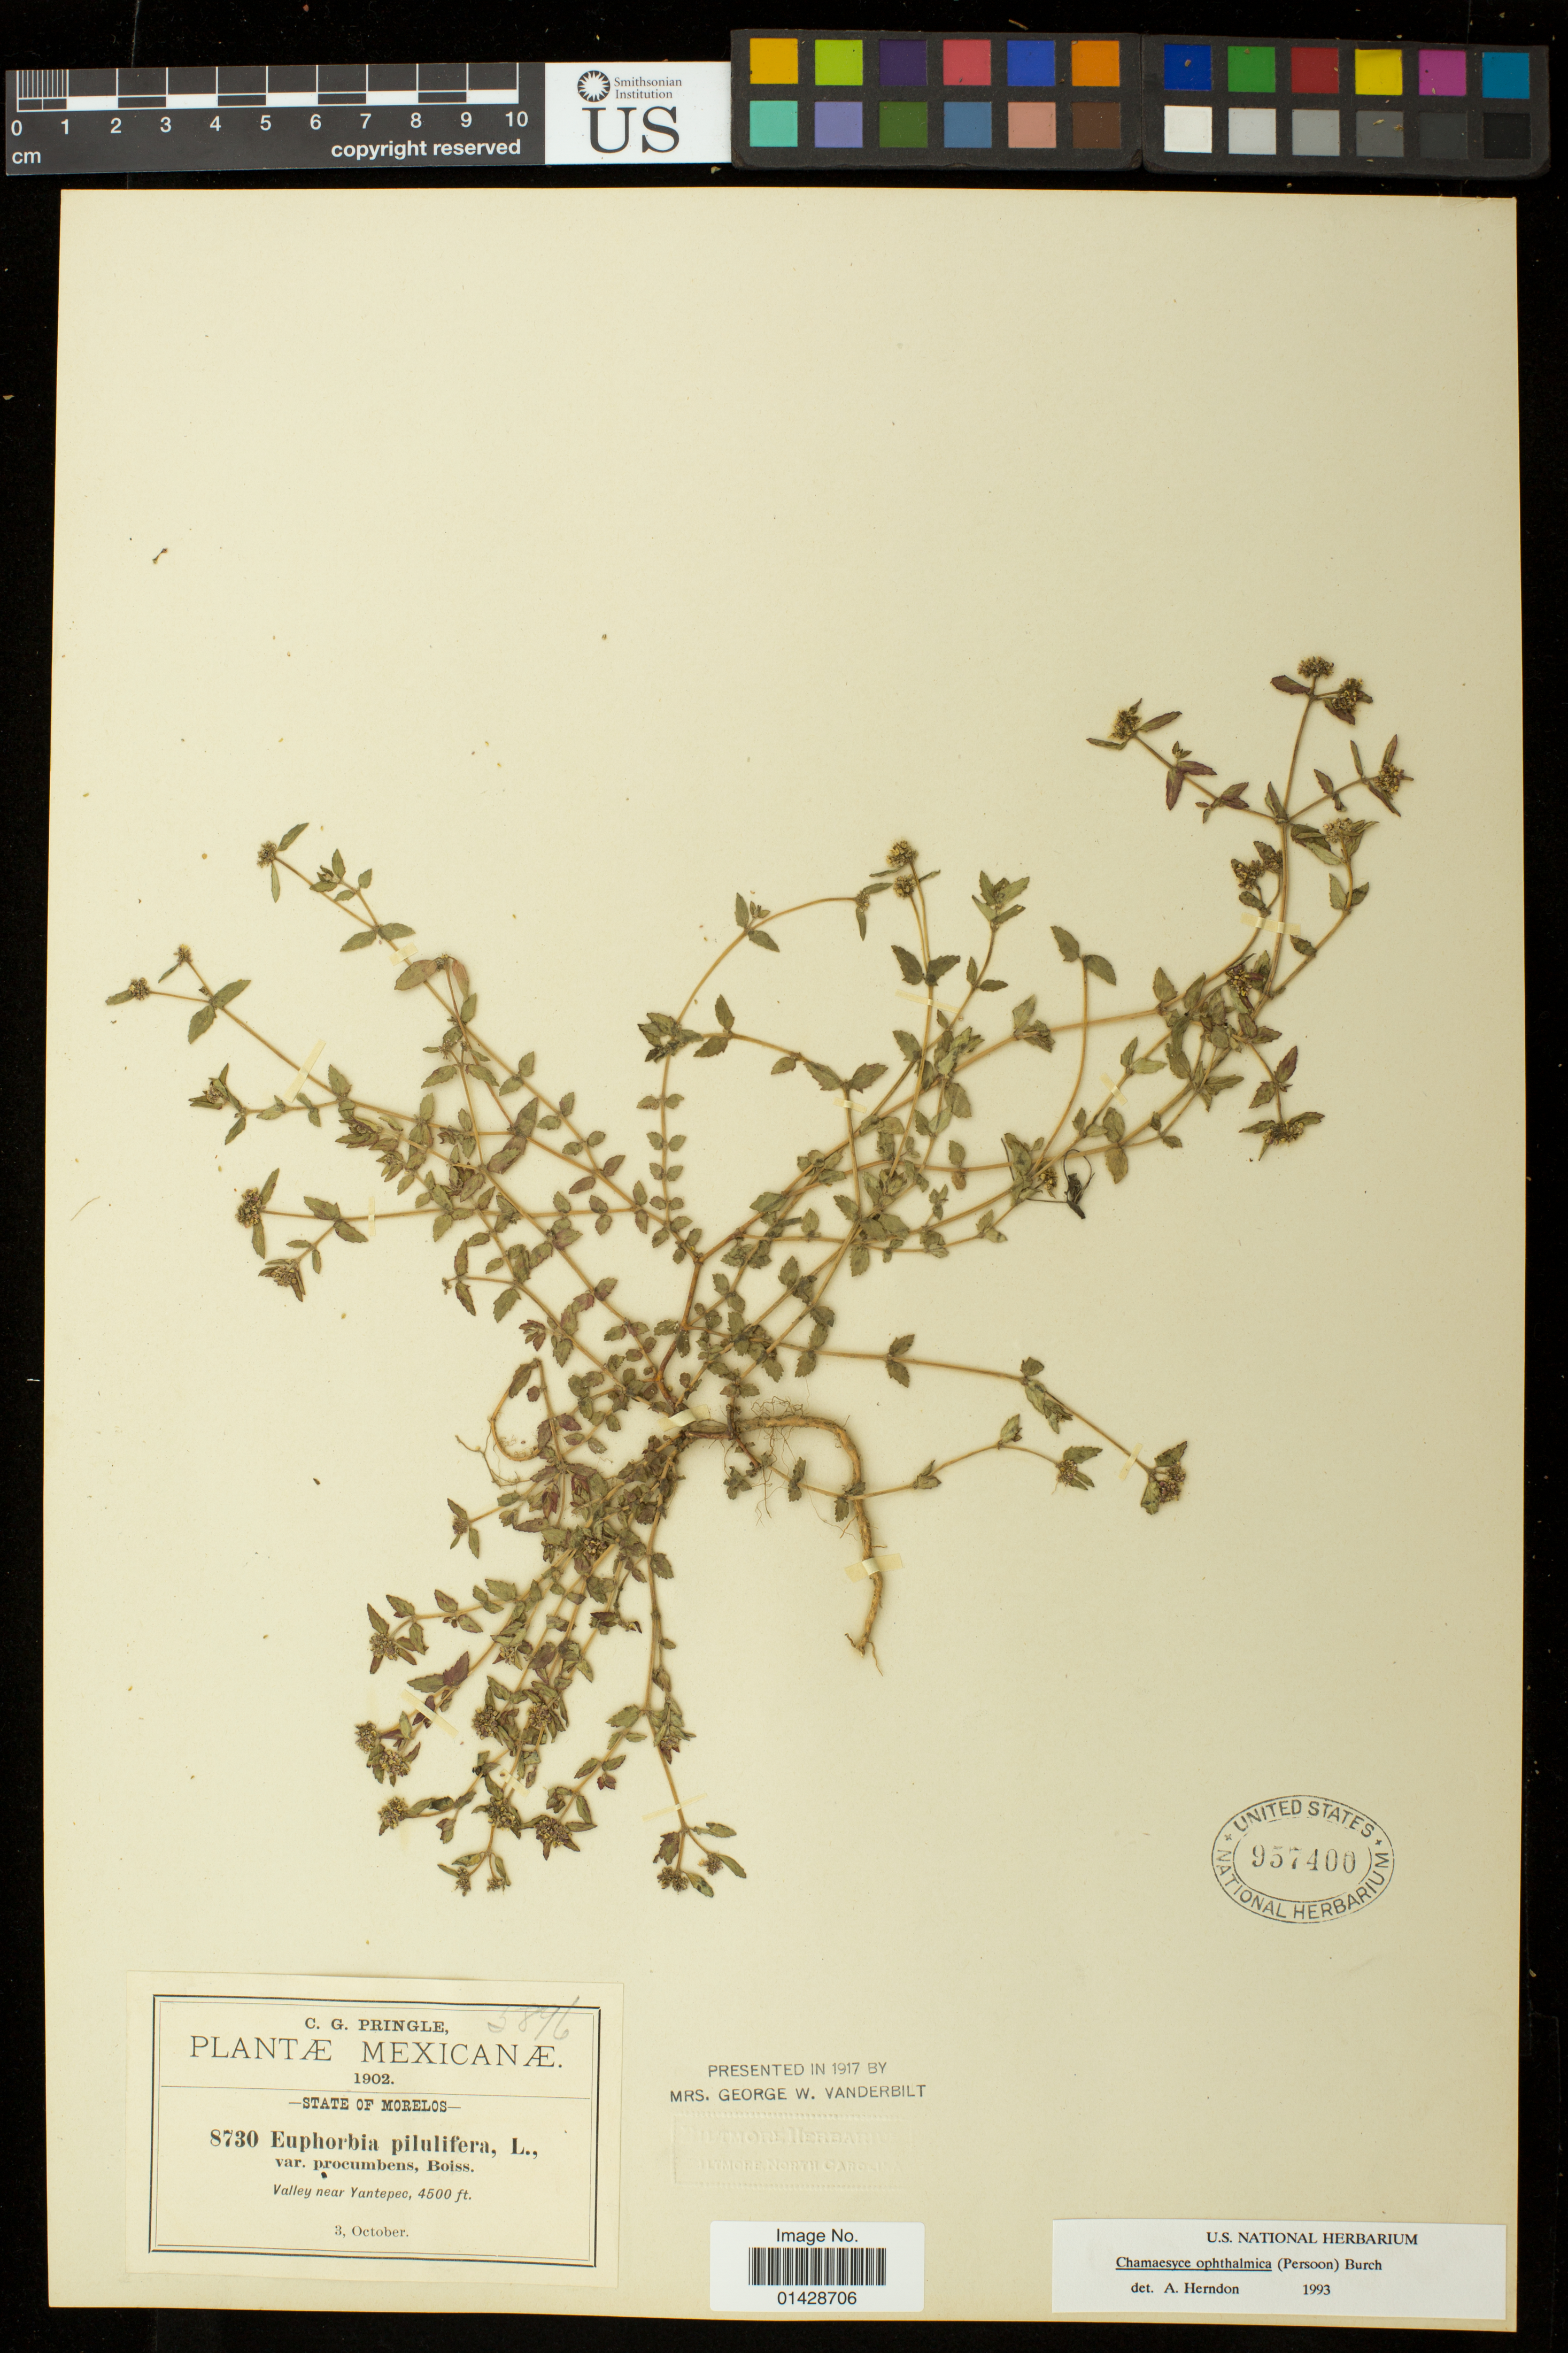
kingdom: Plantae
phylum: Tracheophyta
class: Magnoliopsida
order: Malpighiales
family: Euphorbiaceae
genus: Euphorbia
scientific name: Euphorbia ophthalmica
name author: Pers.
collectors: C. G. Pringle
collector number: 8730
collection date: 1902-10-03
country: Mexico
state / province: Morelos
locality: Valley near Yantepec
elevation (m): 1372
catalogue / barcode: US 957400